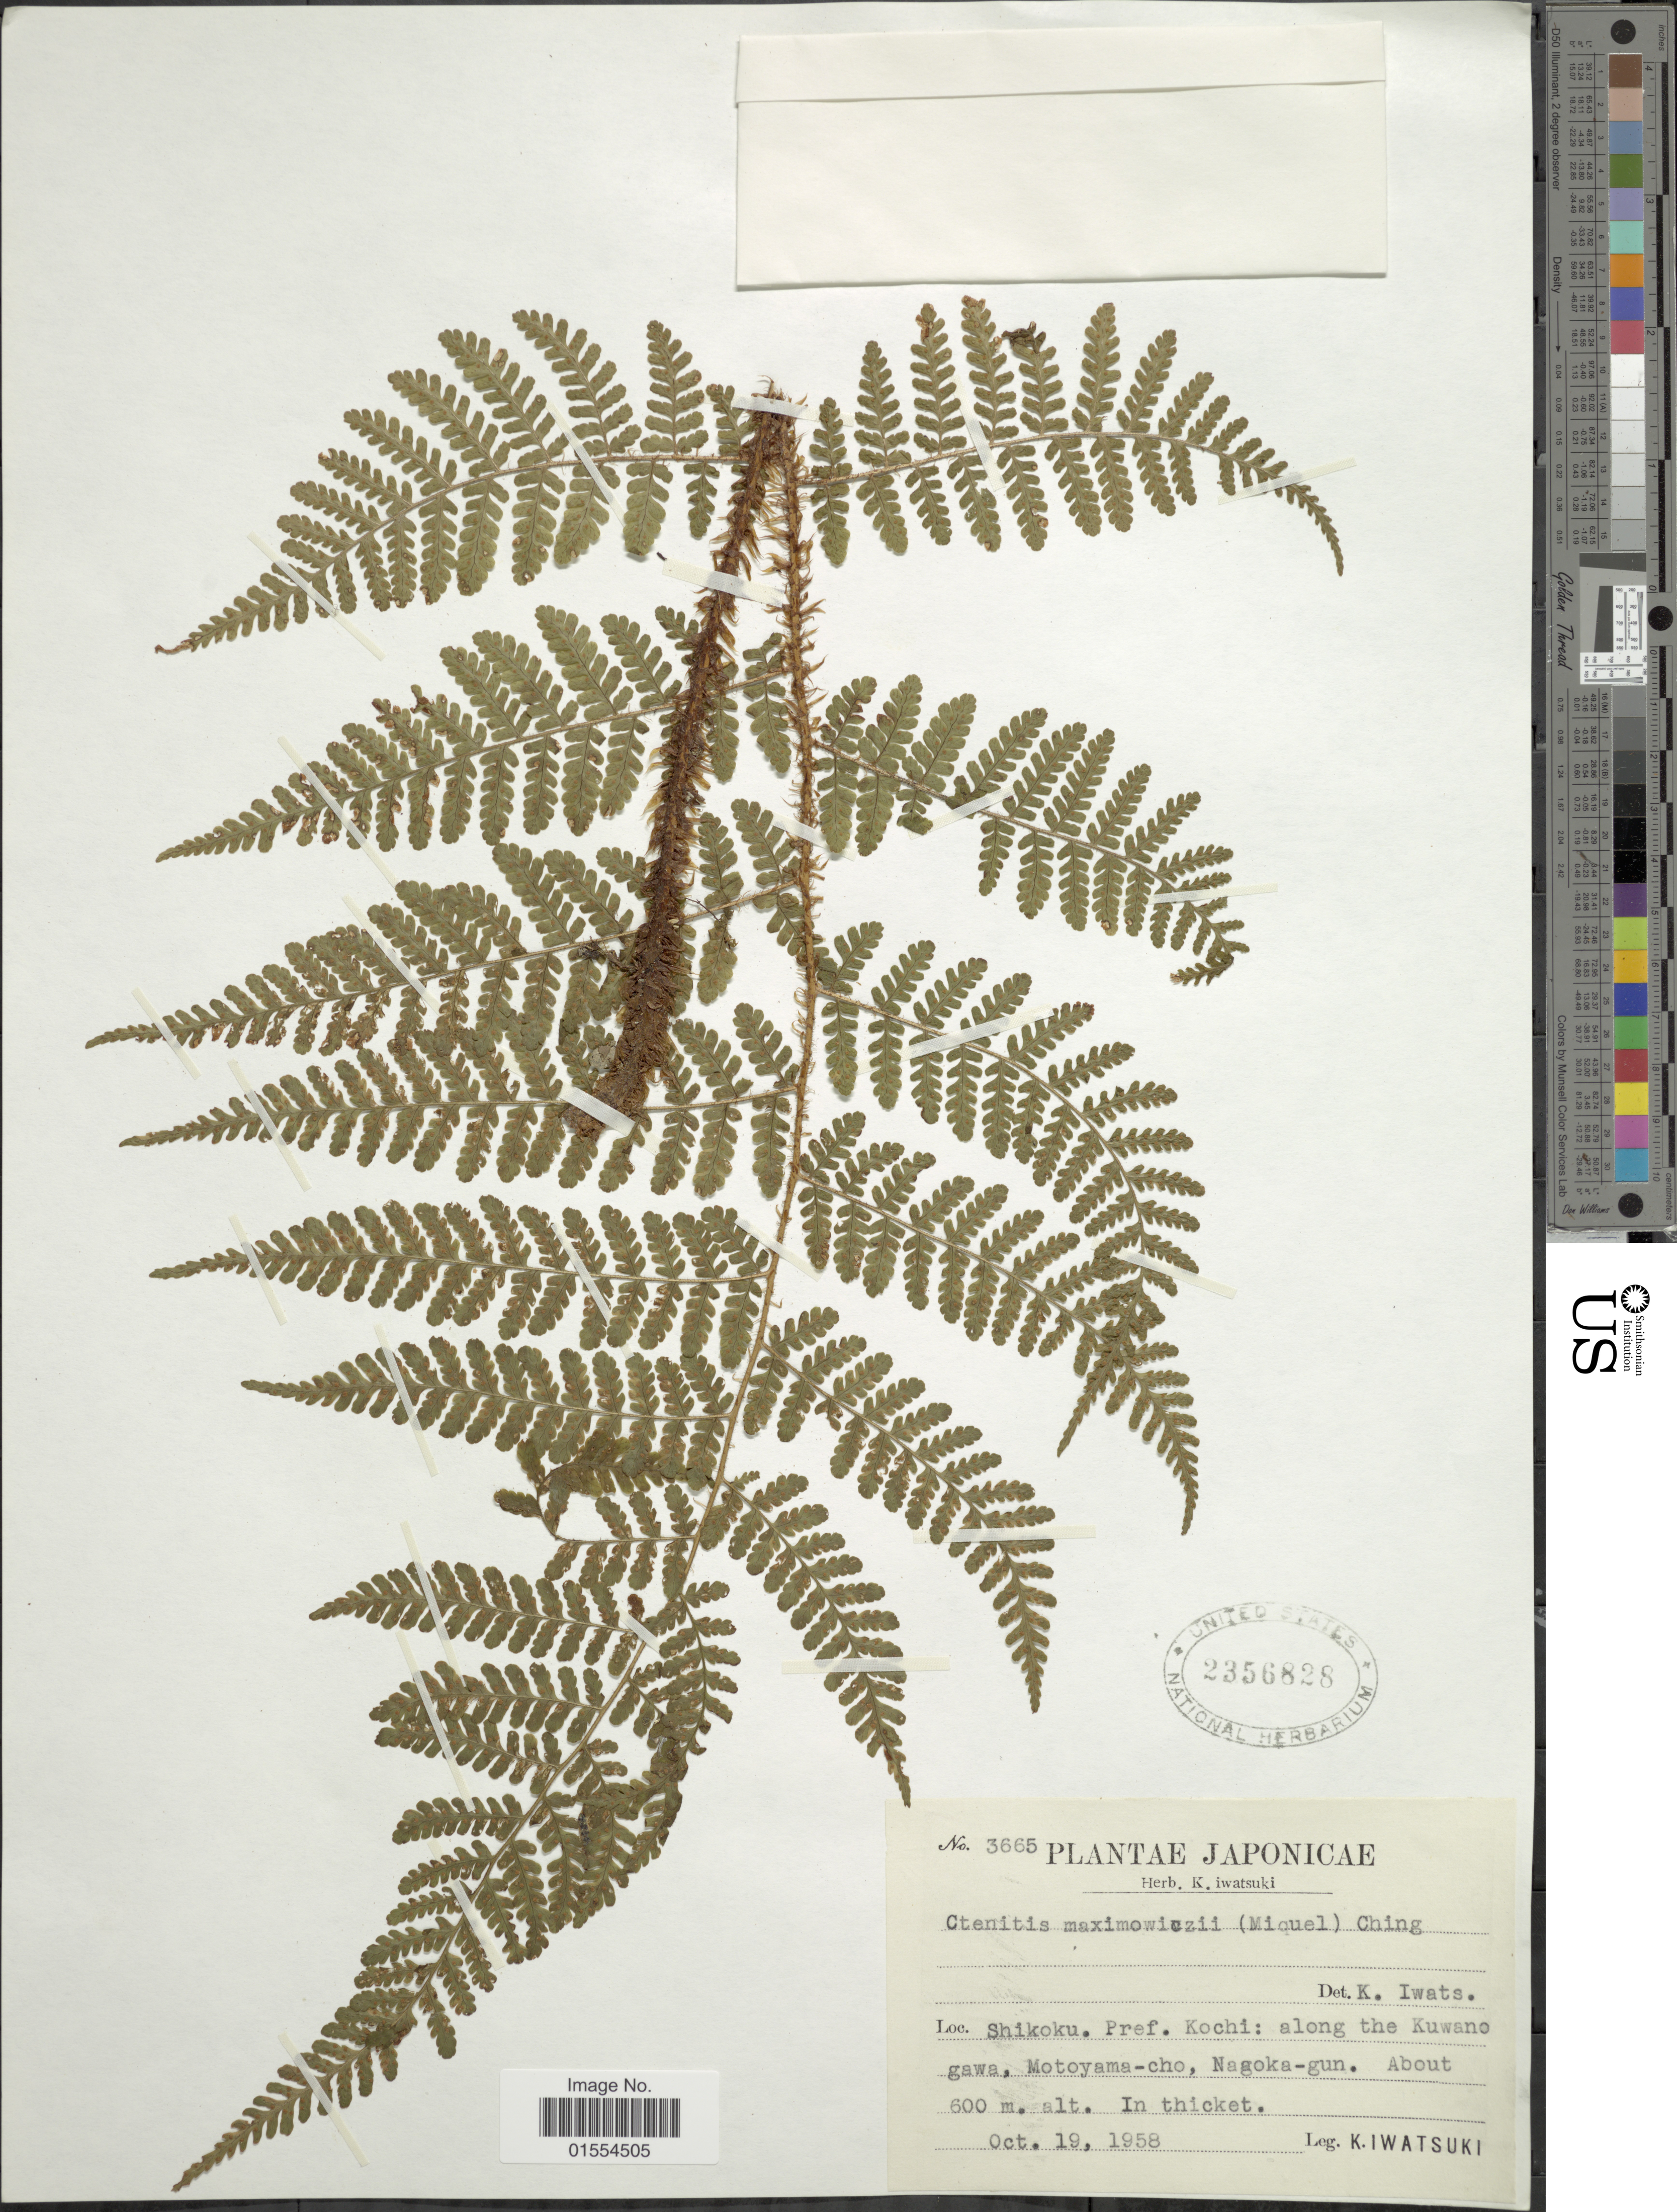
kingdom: Plantae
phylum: Tracheophyta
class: Polypodiopsida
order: Polypodiales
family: Dryopteridaceae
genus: Dryopteris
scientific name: Dryopteris maximowicziana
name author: (Miq.) C. Chr.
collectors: K. Iwatsuki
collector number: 3665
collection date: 1958-10-19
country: Japan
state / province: Koti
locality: Shikoku, Pref. Kochi: along the Kuwano gawa, Motoyama-cho, Nagoka-gun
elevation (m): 600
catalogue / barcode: US 2356828